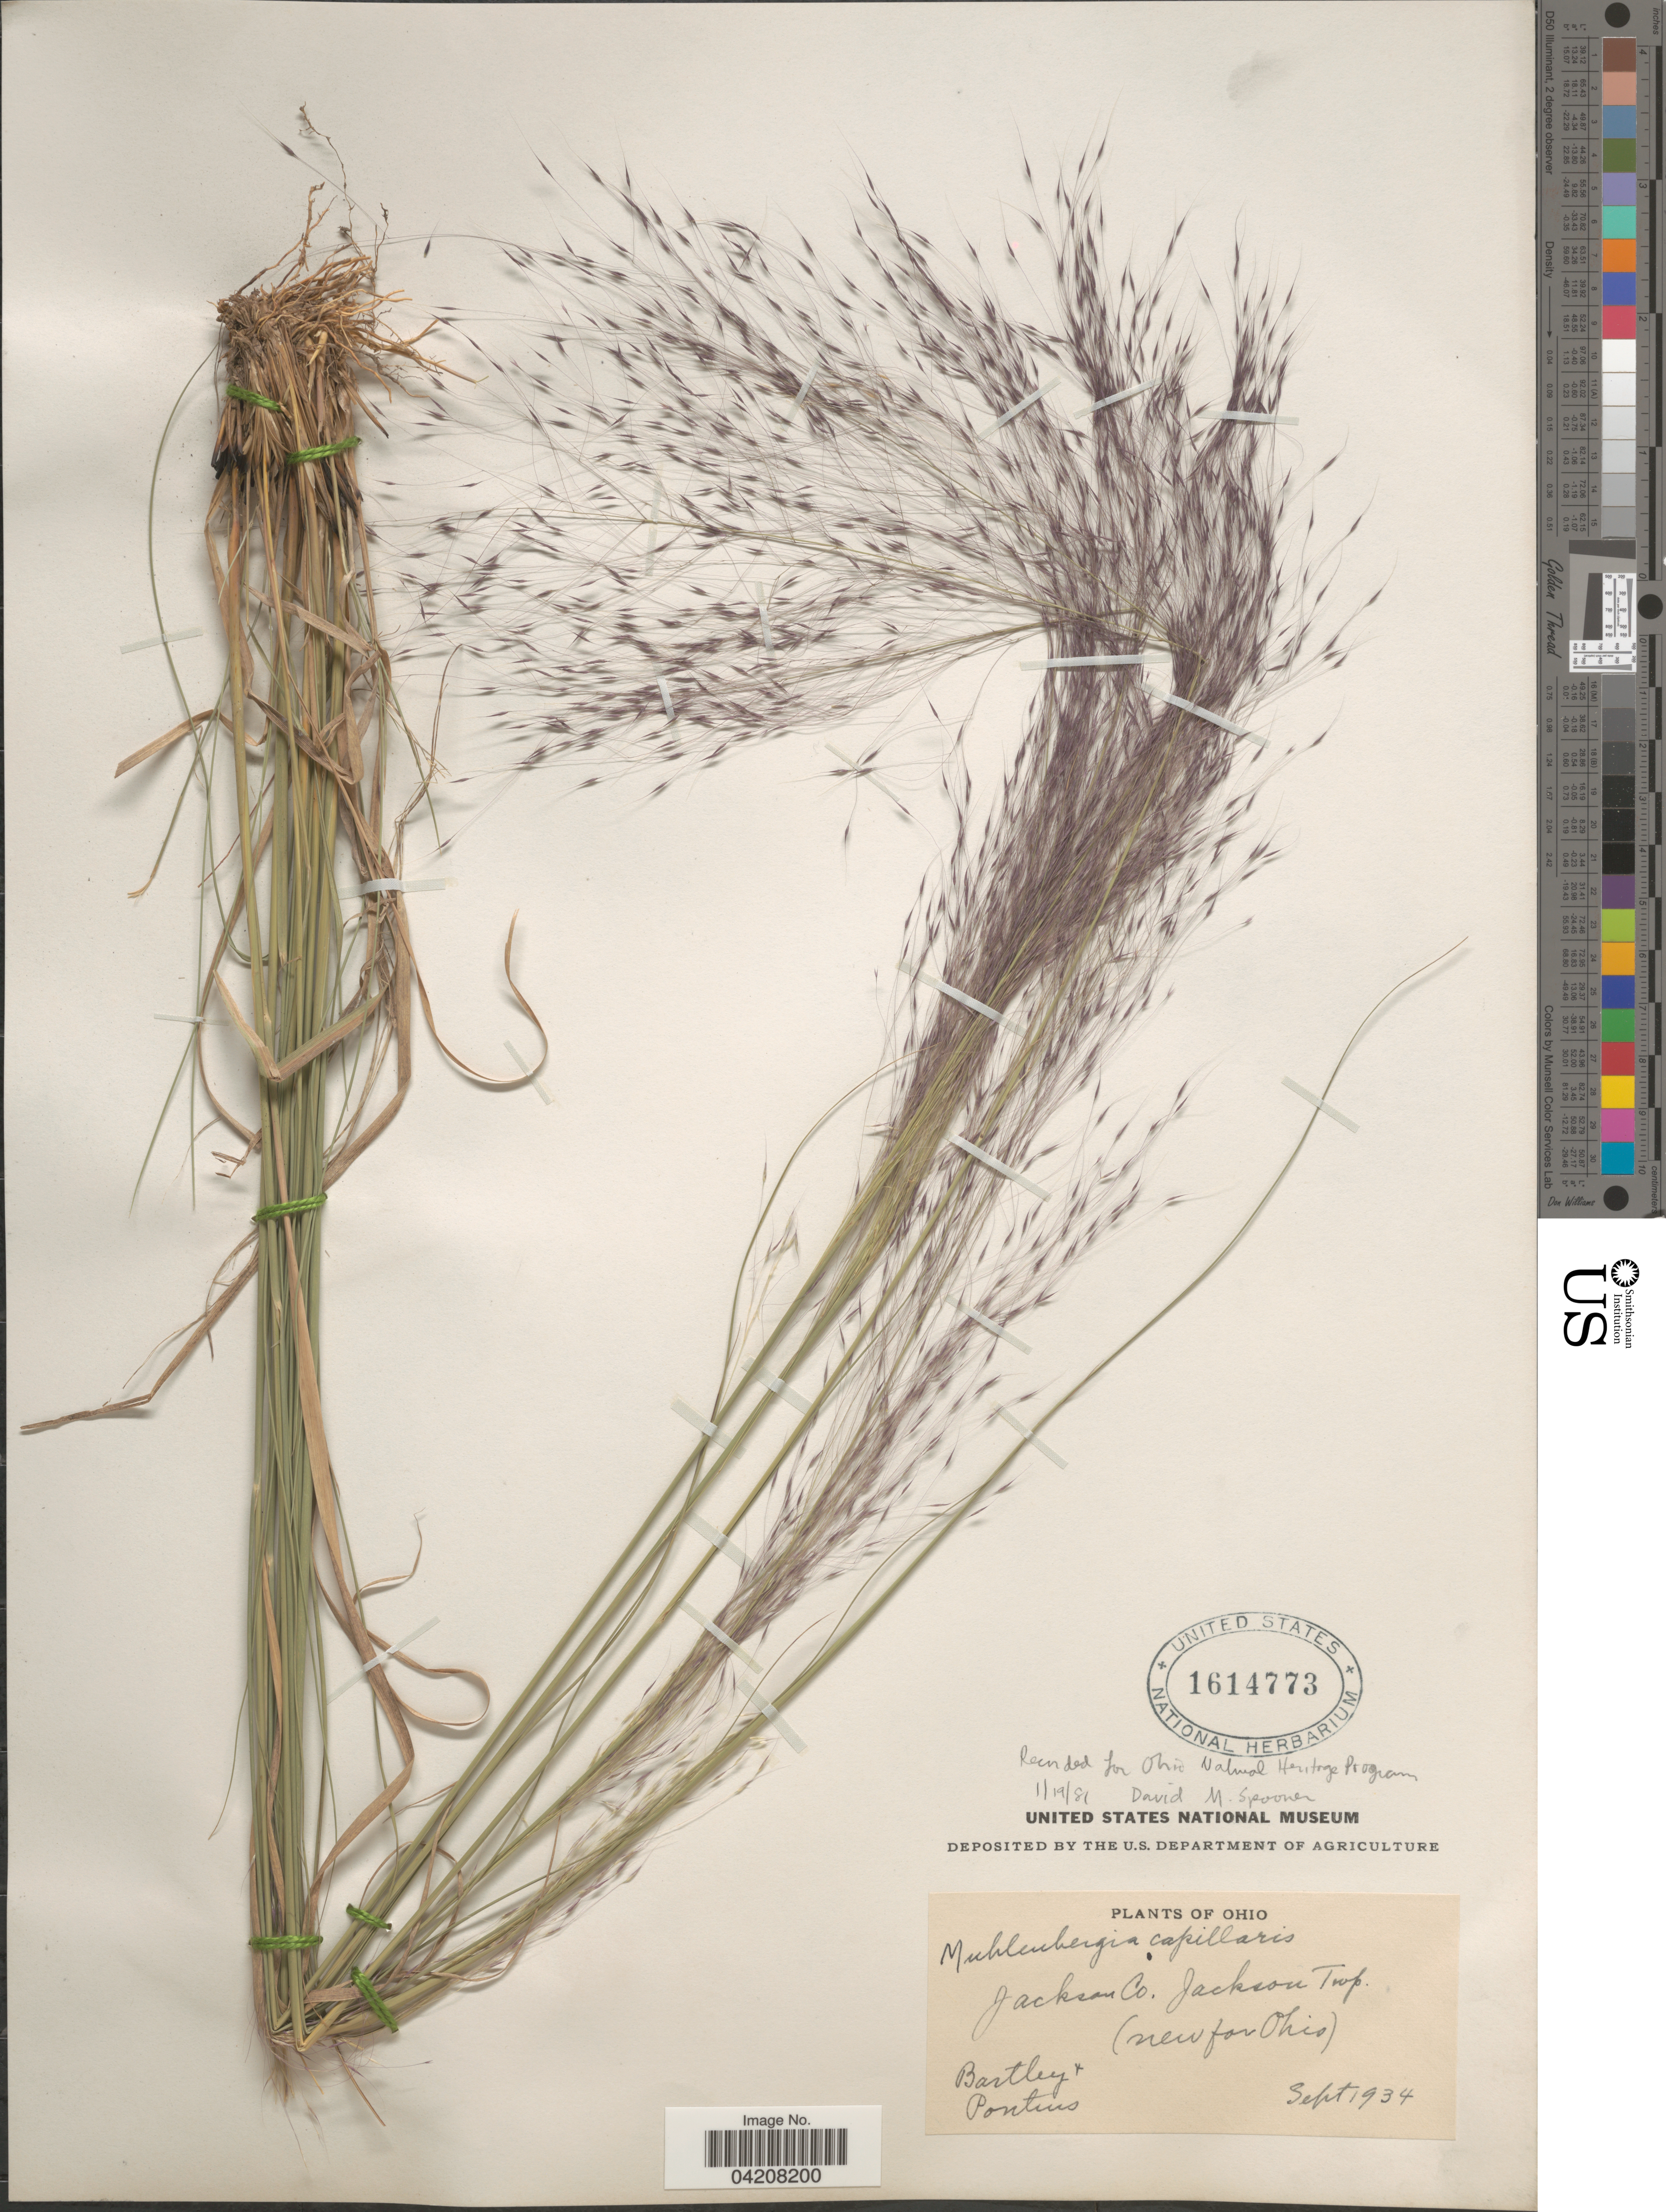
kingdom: Plantae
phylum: Tracheophyta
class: Liliopsida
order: Poales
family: Poaceae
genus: Muhlenbergia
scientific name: Muhlenbergia capillaris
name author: (Lam.) Trin.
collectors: -. Bartley & Pontius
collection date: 1934-09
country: United States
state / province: Ohio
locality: Jackson Co. Jackson Twp.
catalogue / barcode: US 1614773